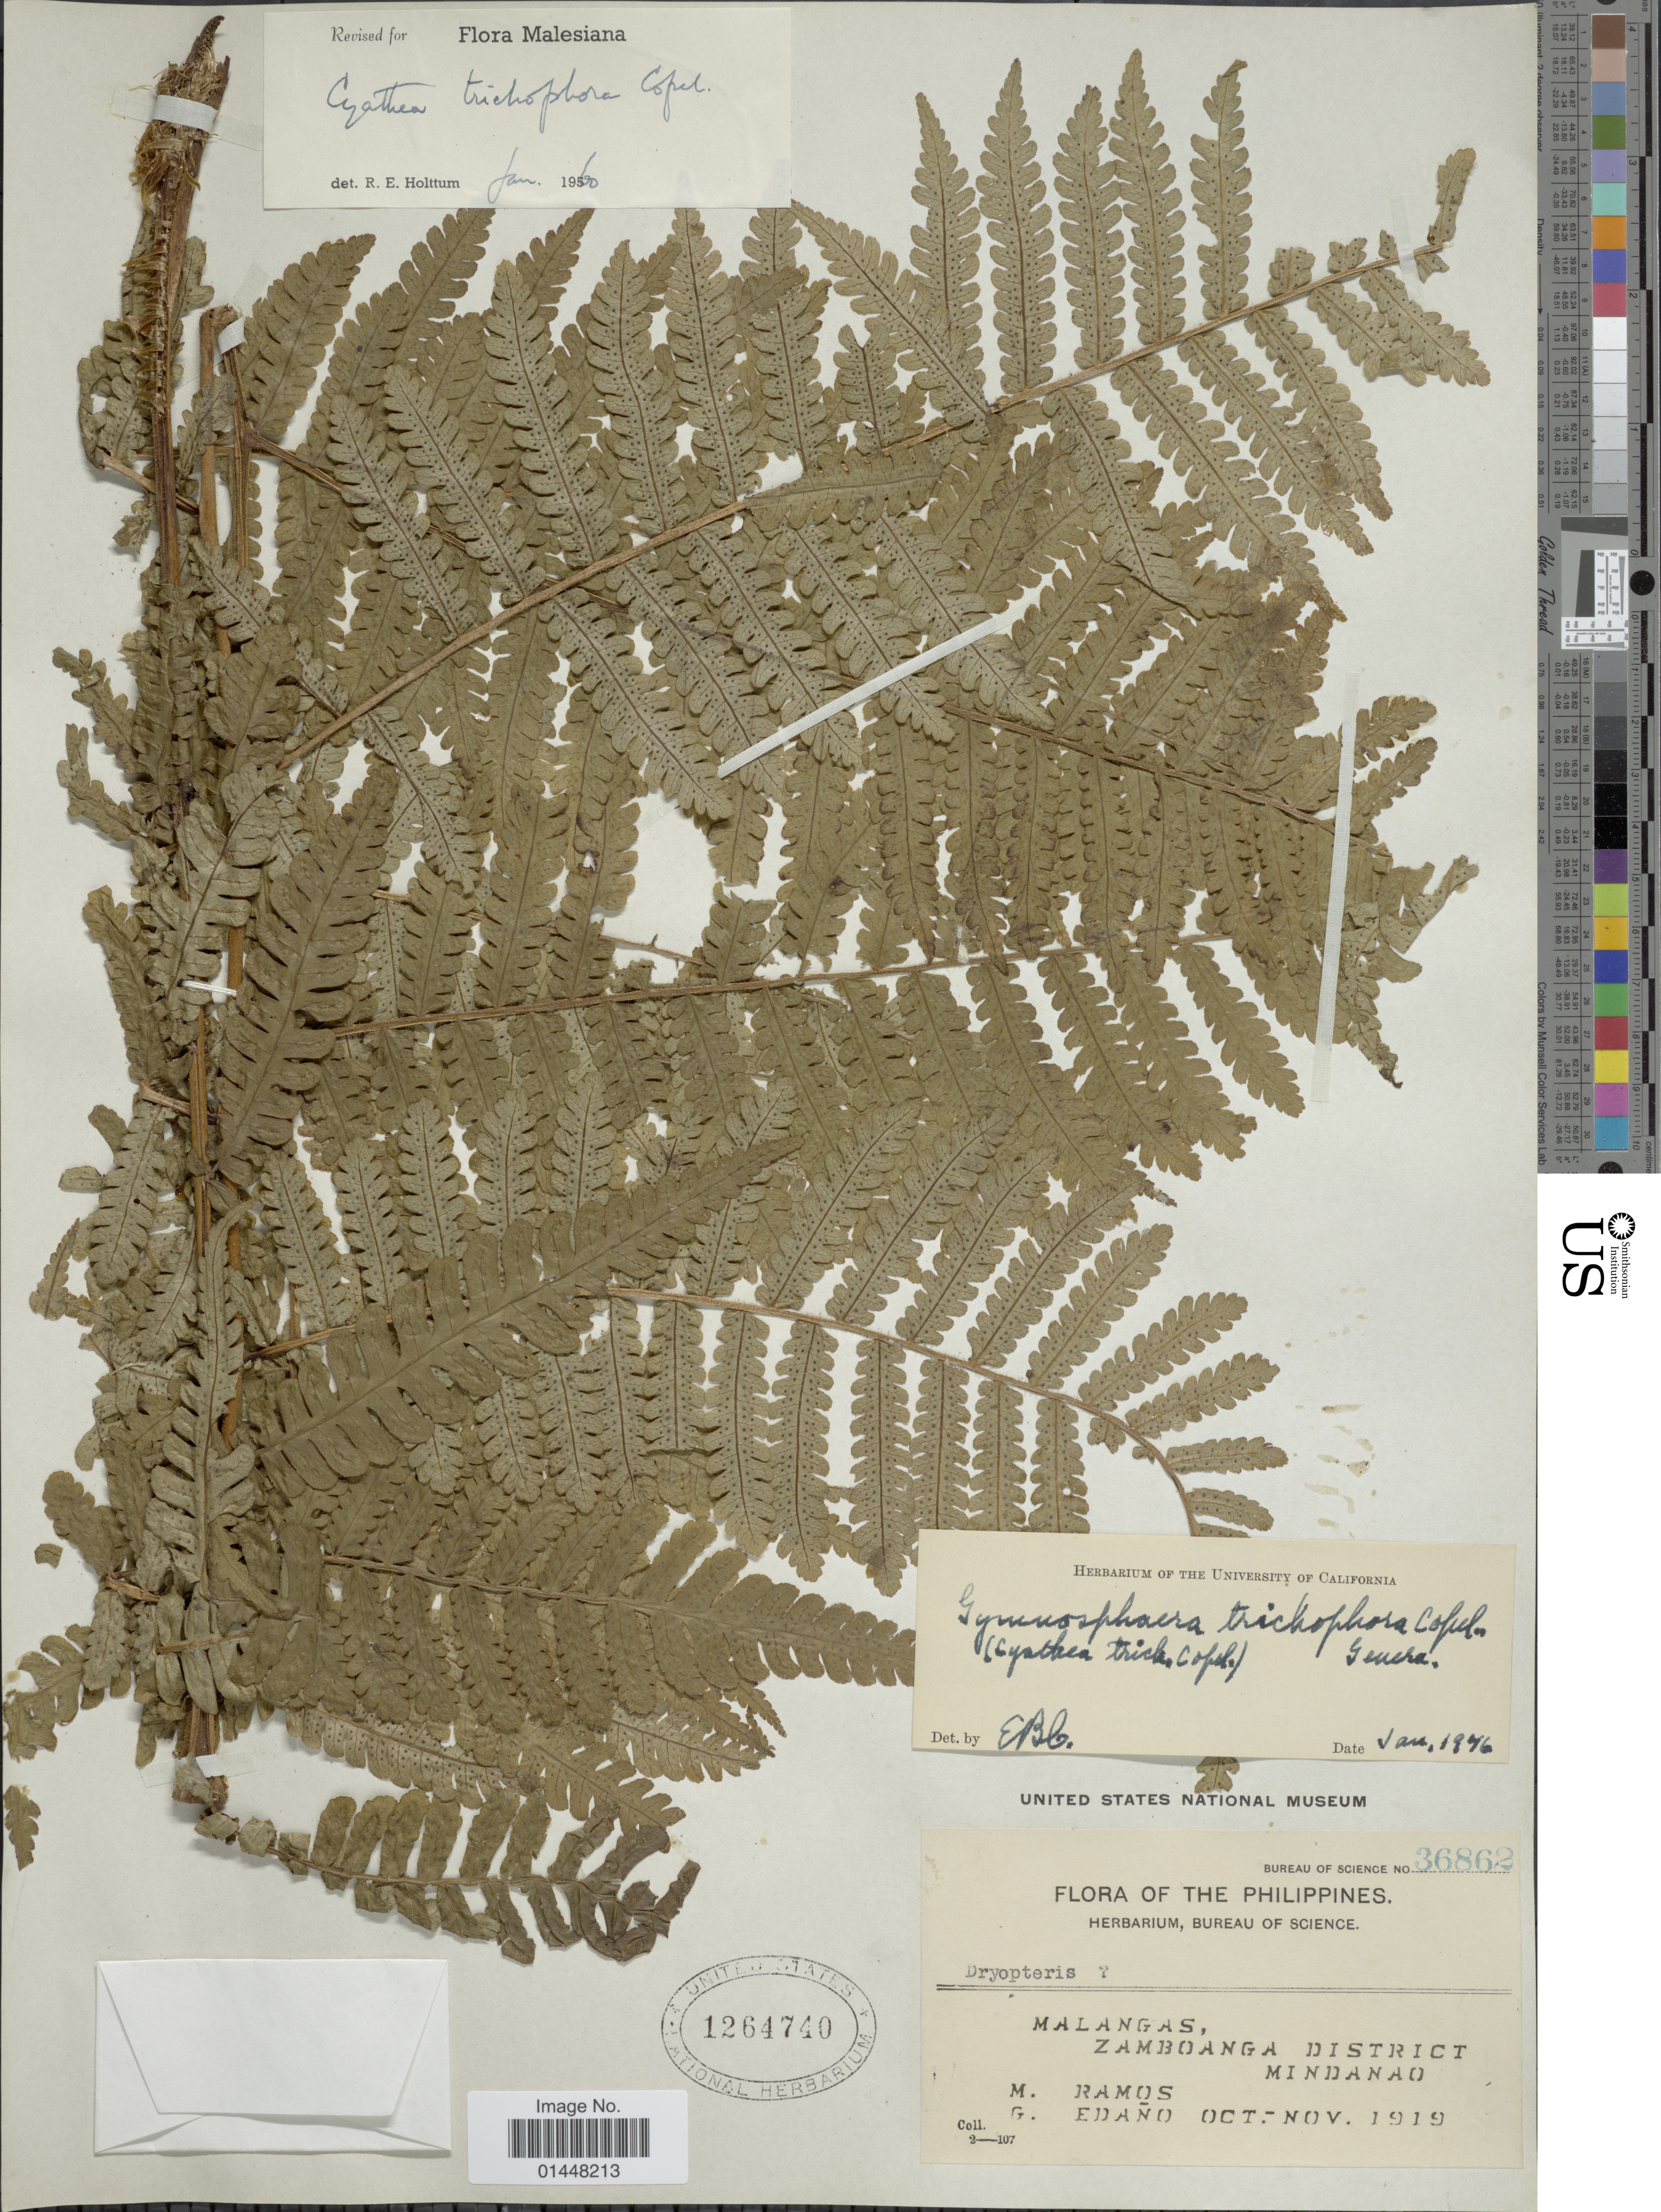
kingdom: Plantae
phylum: Tracheophyta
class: Polypodiopsida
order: Cyatheales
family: Cyatheaceae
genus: Gymnosphaera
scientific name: Gymnosphaera trichophora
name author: (Copel.) Copel.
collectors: M. Ramos & G. Edaño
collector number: Bureau of science 36862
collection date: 1919-10/1919-11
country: Philippines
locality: Malangas, Zamboanga District, Mindanao.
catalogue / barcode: US 1264740